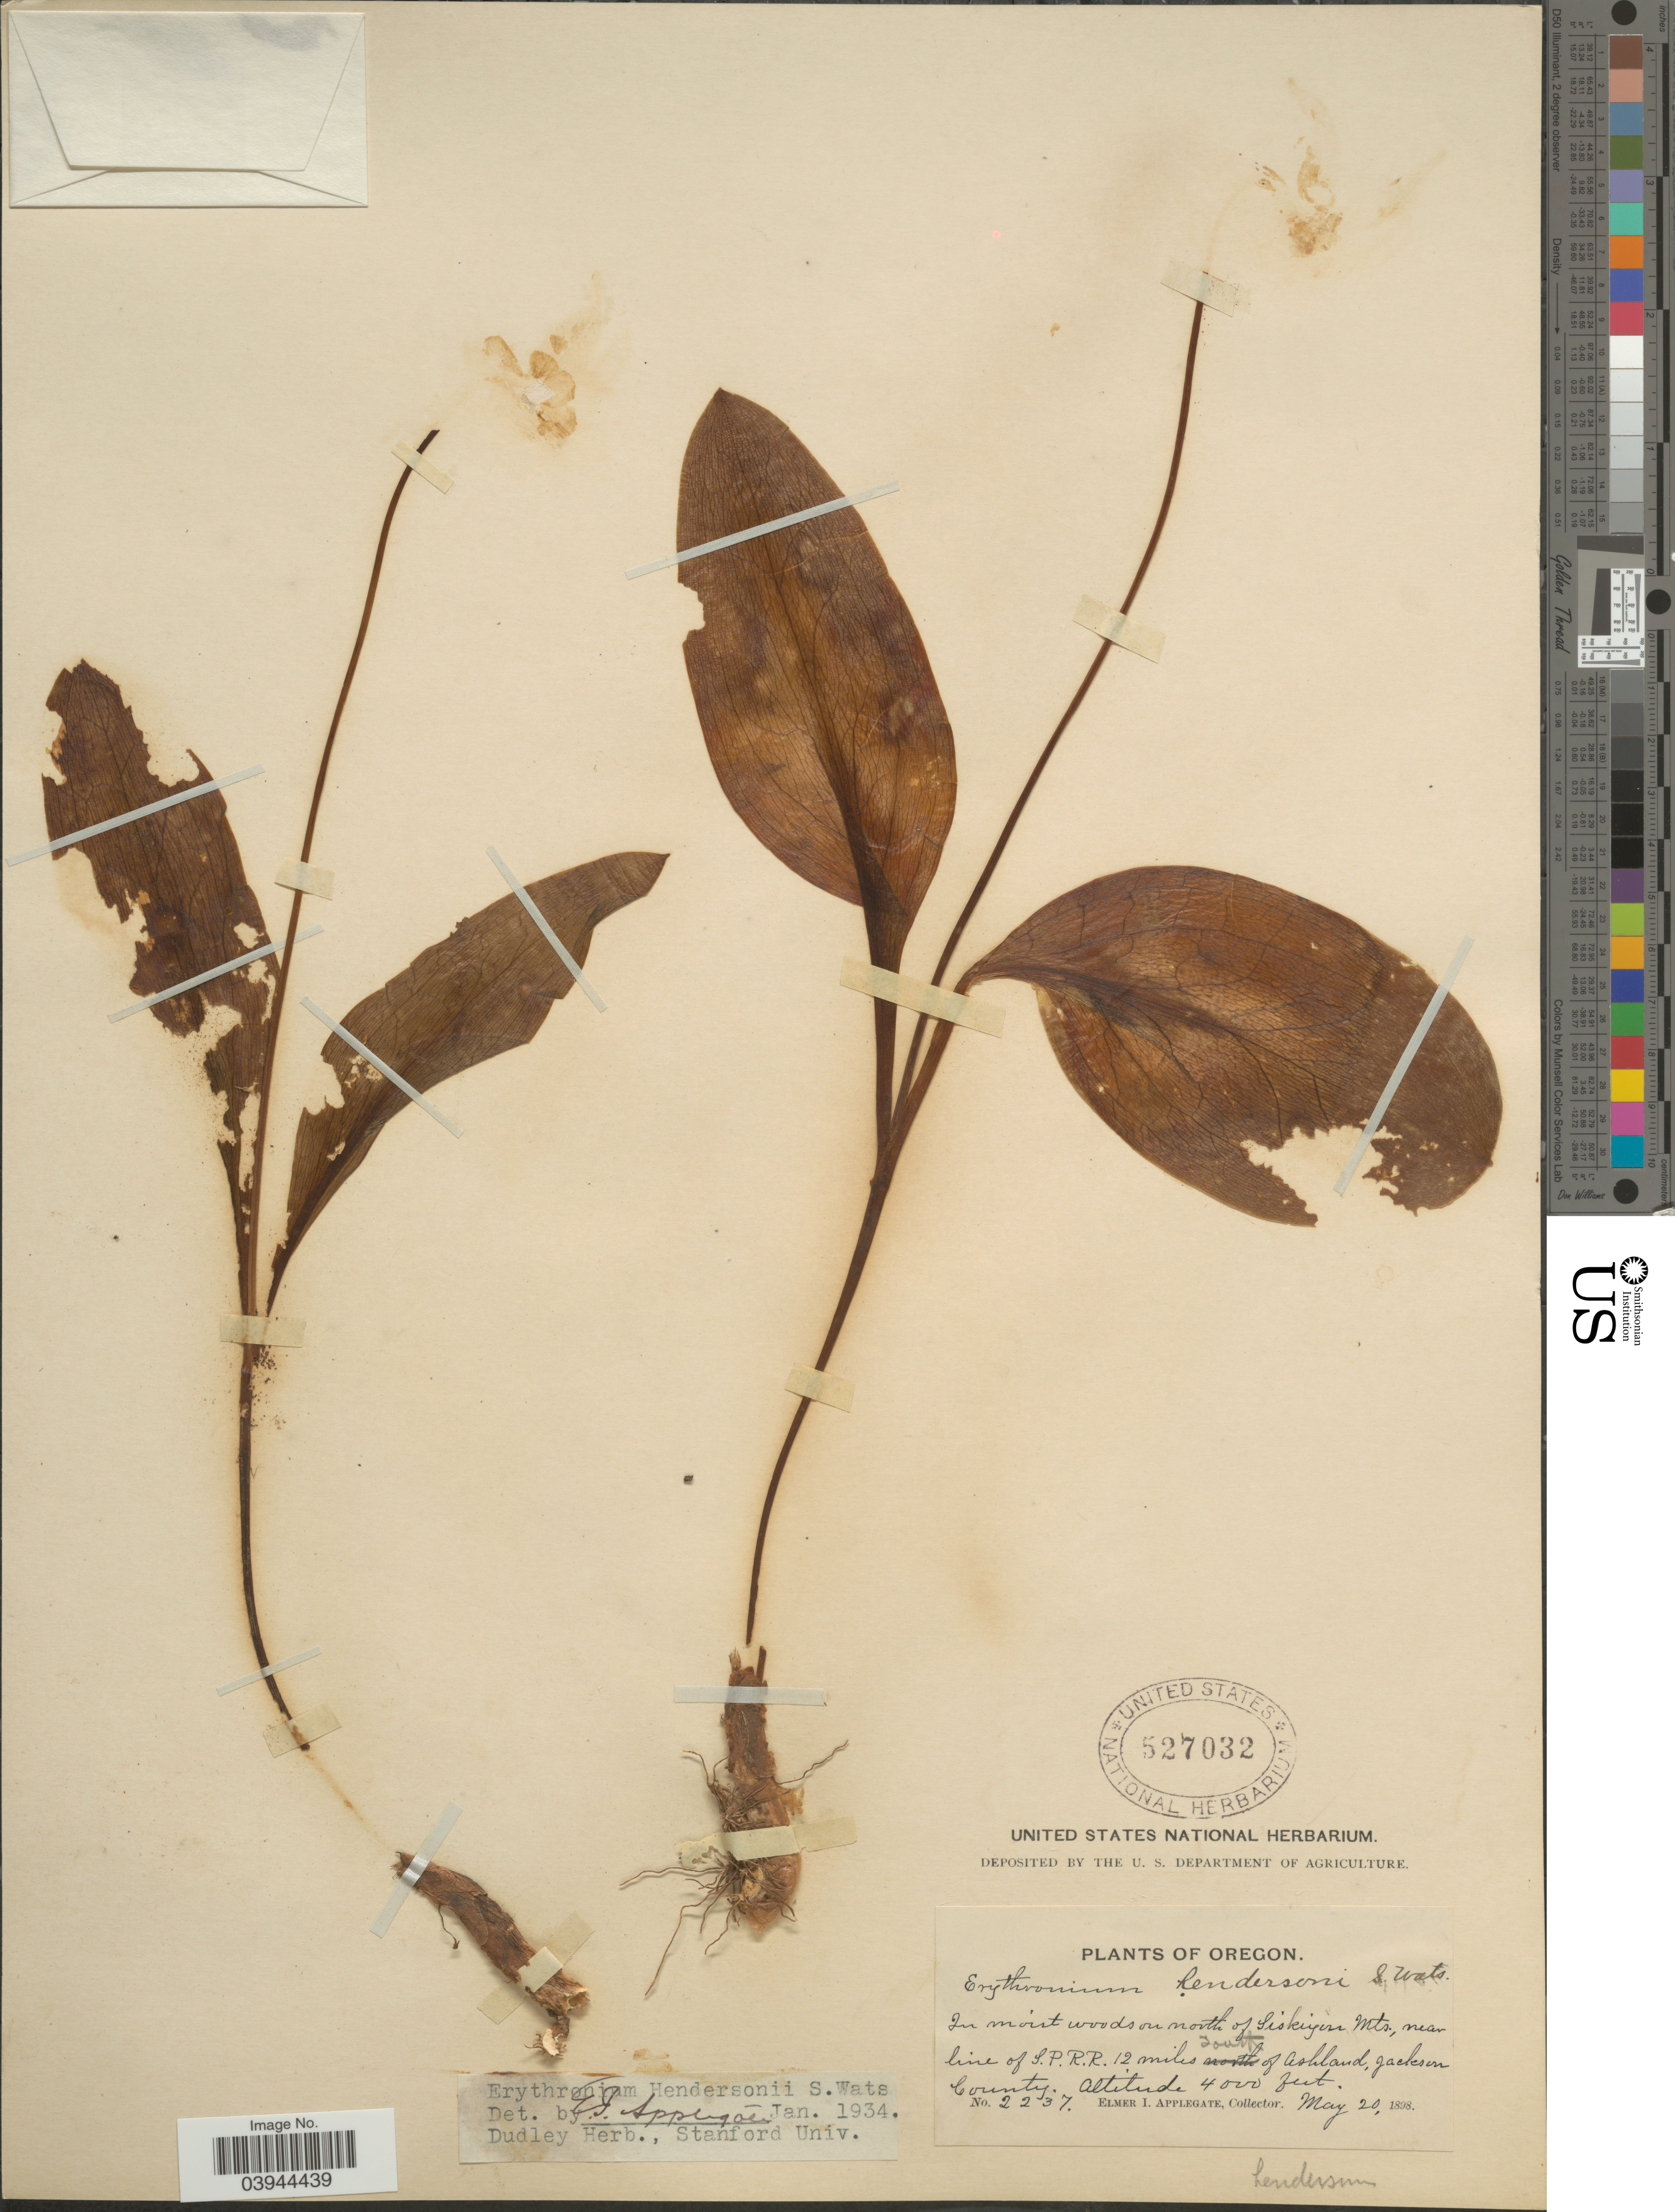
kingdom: Plantae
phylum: Tracheophyta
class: Liliopsida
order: Liliales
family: Liliaceae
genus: Erythronium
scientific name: Erythronium hendersonii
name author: S. Watson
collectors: E. I. Applegate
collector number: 2237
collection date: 1898-05-20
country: United States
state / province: Oregon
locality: In moist woods on north of Siskiyou Mts., near line of S.P.R.R. 12 miles south of Ashland, Jackson County.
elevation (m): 1219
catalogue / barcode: US 527032